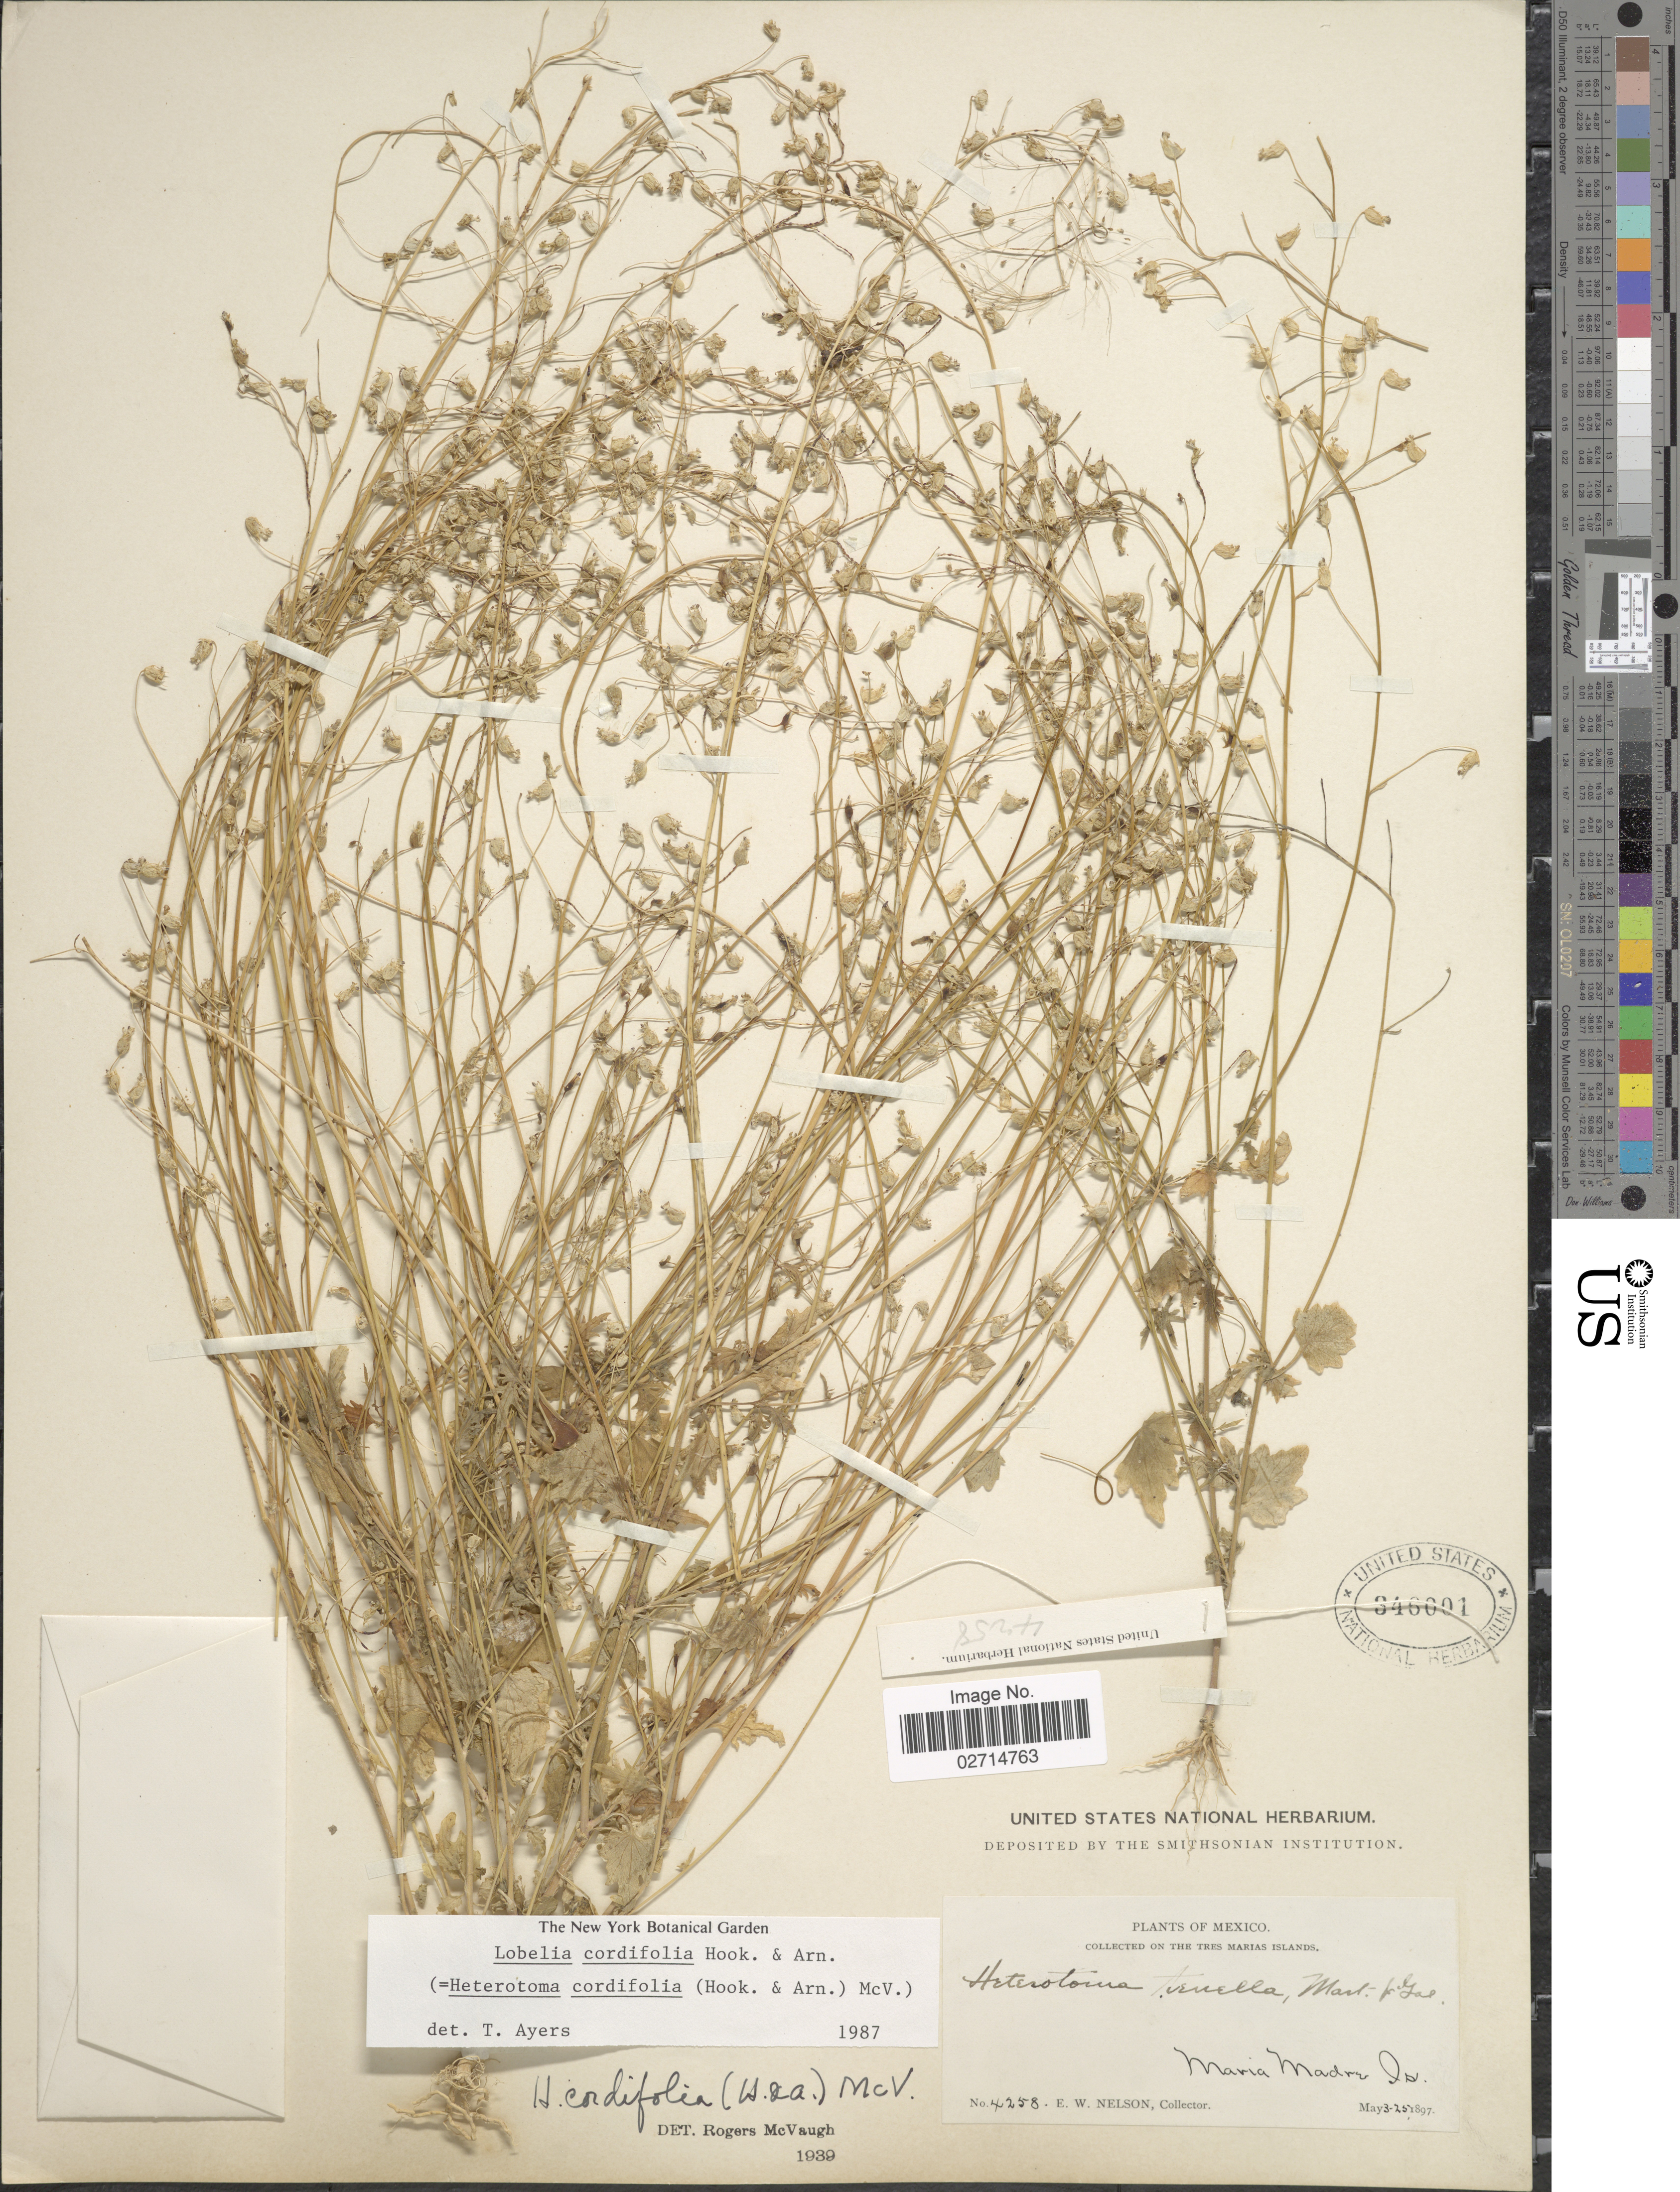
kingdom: Plantae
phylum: Tracheophyta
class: Magnoliopsida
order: Asterales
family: Campanulaceae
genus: Lobelia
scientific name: Lobelia cordifolia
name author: Hook. & Arn.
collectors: E. W. Nelson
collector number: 4258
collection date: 1897-05-03/1897-05-25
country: Mexico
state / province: Nayarit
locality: Tres Marias Islands. Maria Madre Is.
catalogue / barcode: US 346001